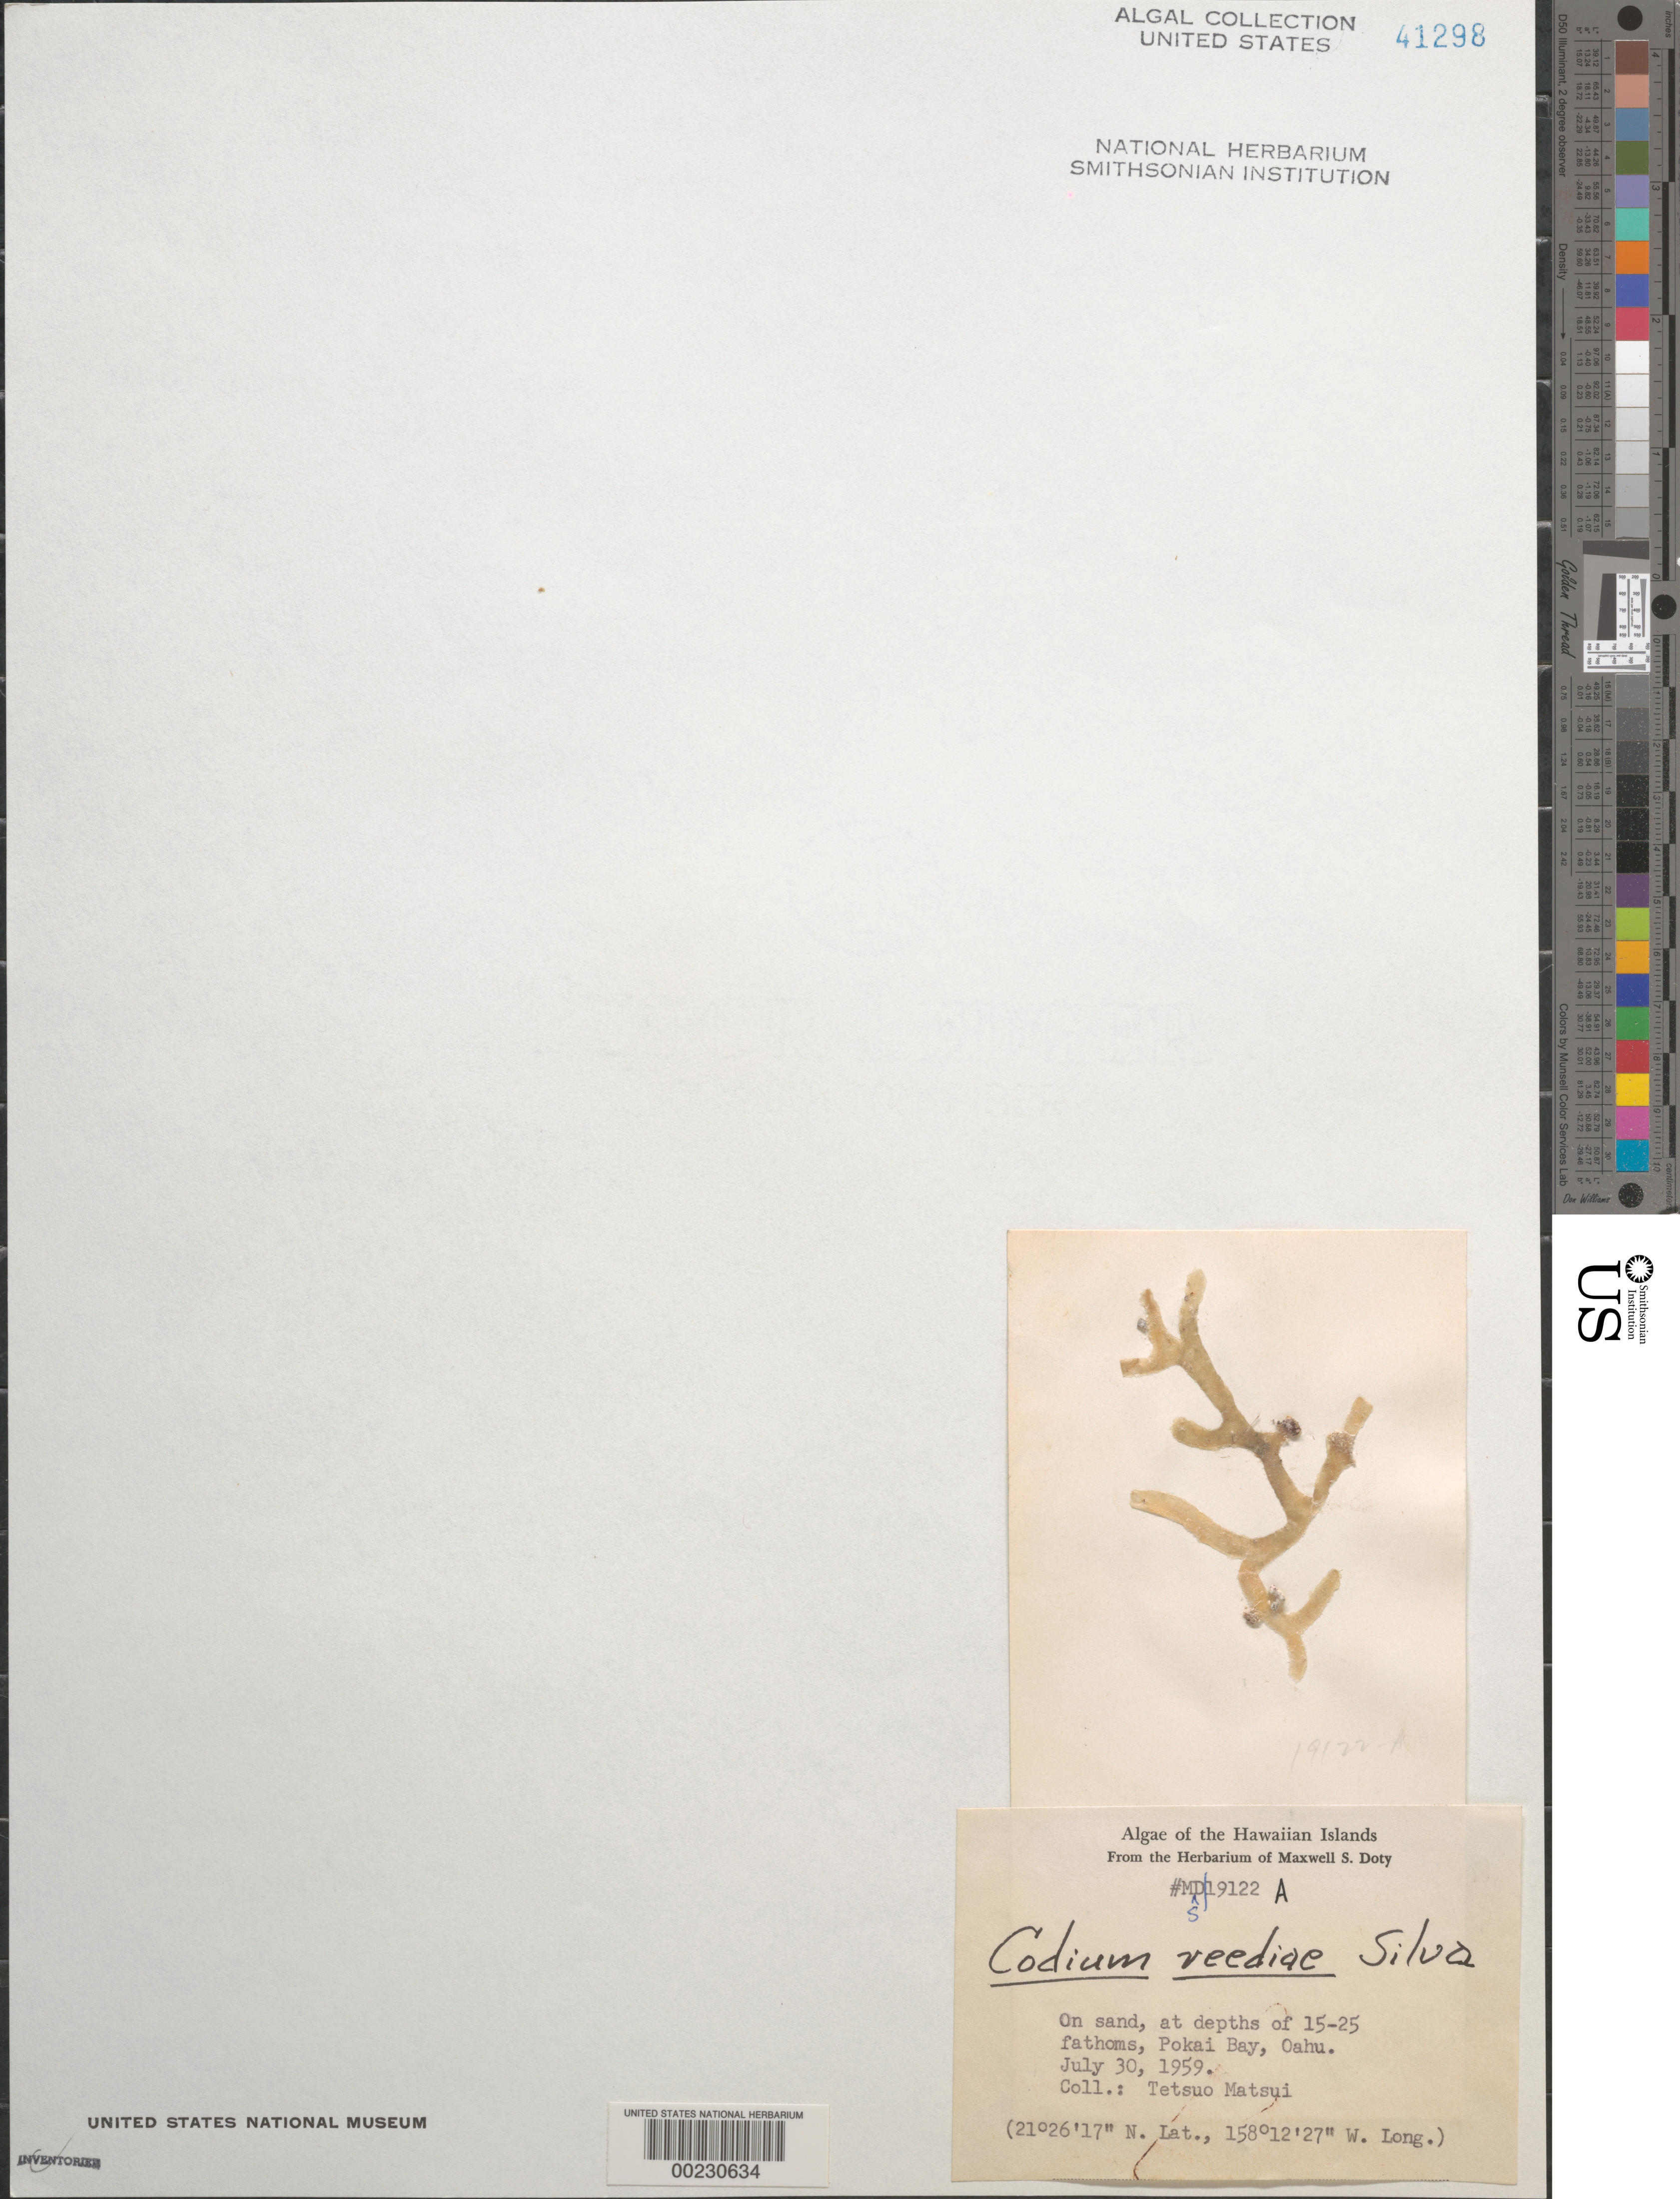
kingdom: Plantae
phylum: Chlorophyta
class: Ulvophyceae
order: Bryopsidales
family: Codiaceae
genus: Codium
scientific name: Codium reediae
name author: P.C. Silva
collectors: T. Matsui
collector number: MSD 19122a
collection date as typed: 30 Jul 1959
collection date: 1959-07-30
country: United States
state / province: Hawaii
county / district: Honolulu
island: Oahu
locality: Pokai Bay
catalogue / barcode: US 41298